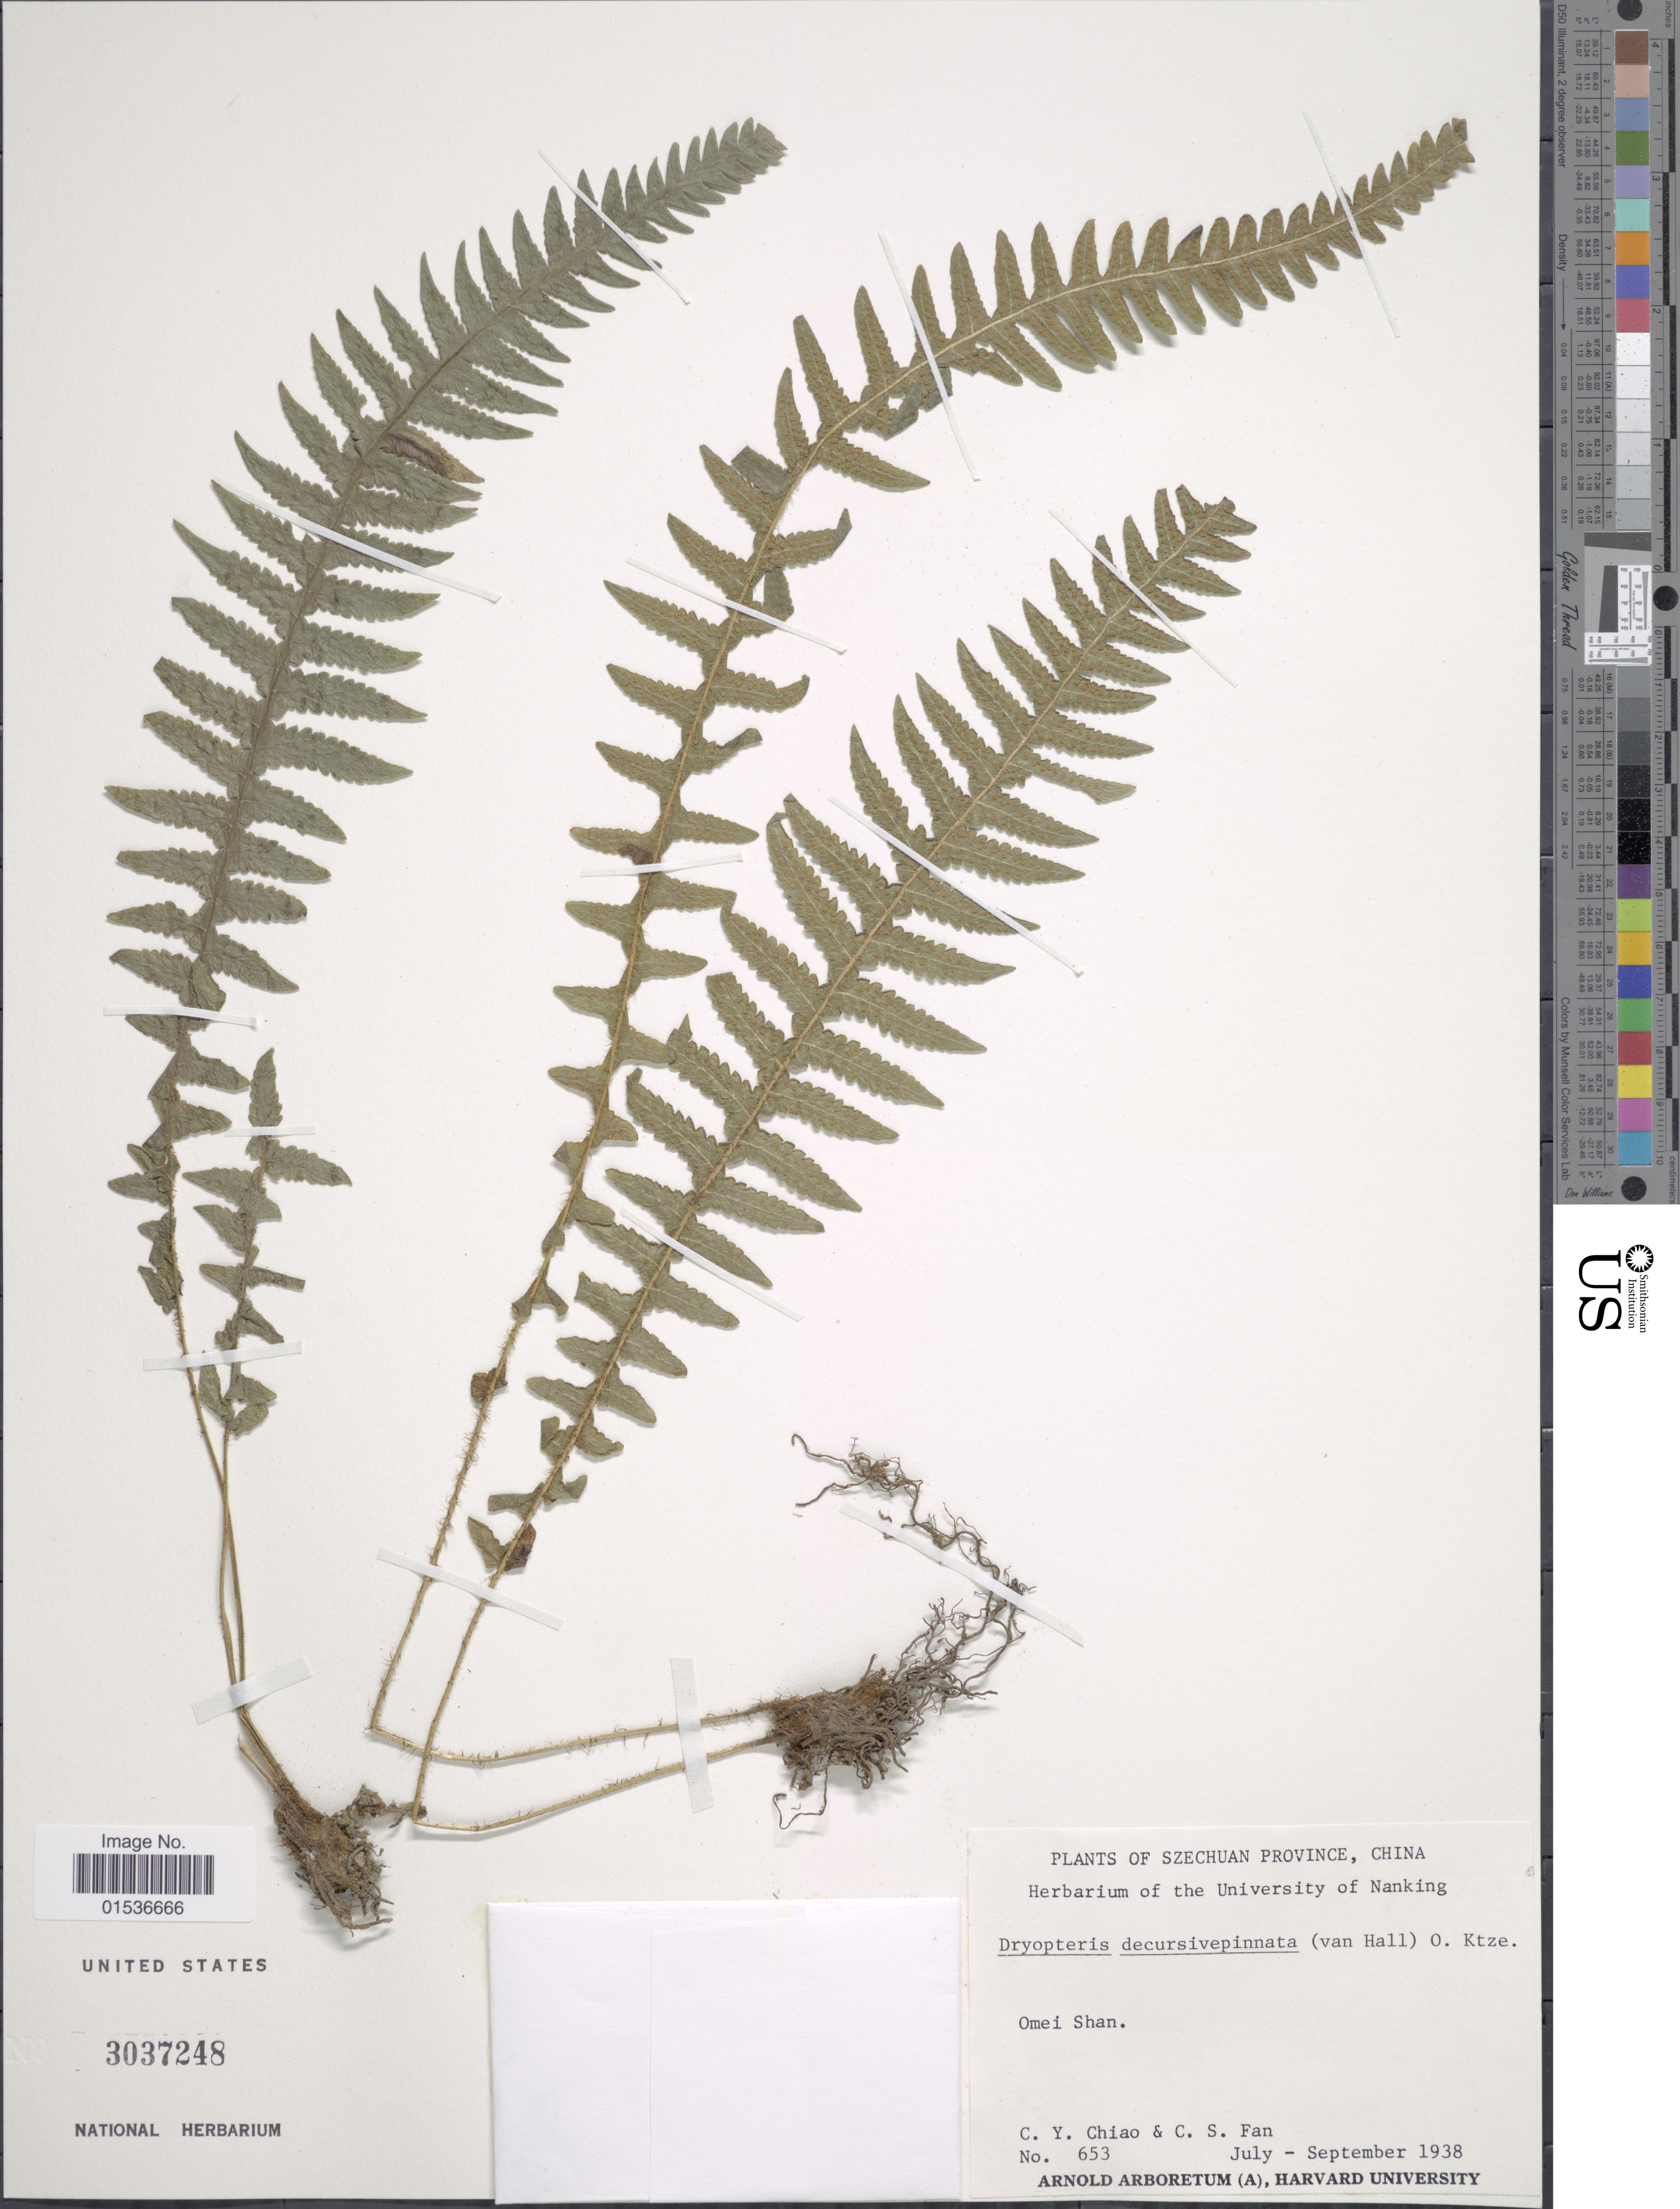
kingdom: Plantae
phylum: Tracheophyta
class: Polypodiopsida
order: Polypodiales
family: Thelypteridaceae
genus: Phegopteris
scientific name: Phegopteris decursivepinnata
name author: (H.C. Hall) Fée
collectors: C. Y. Chiao & C. S. Fan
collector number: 653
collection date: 1938-07/1938-09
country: China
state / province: Sichuan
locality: Szechuan Province, China. Omei Shan.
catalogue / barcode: US 3037248